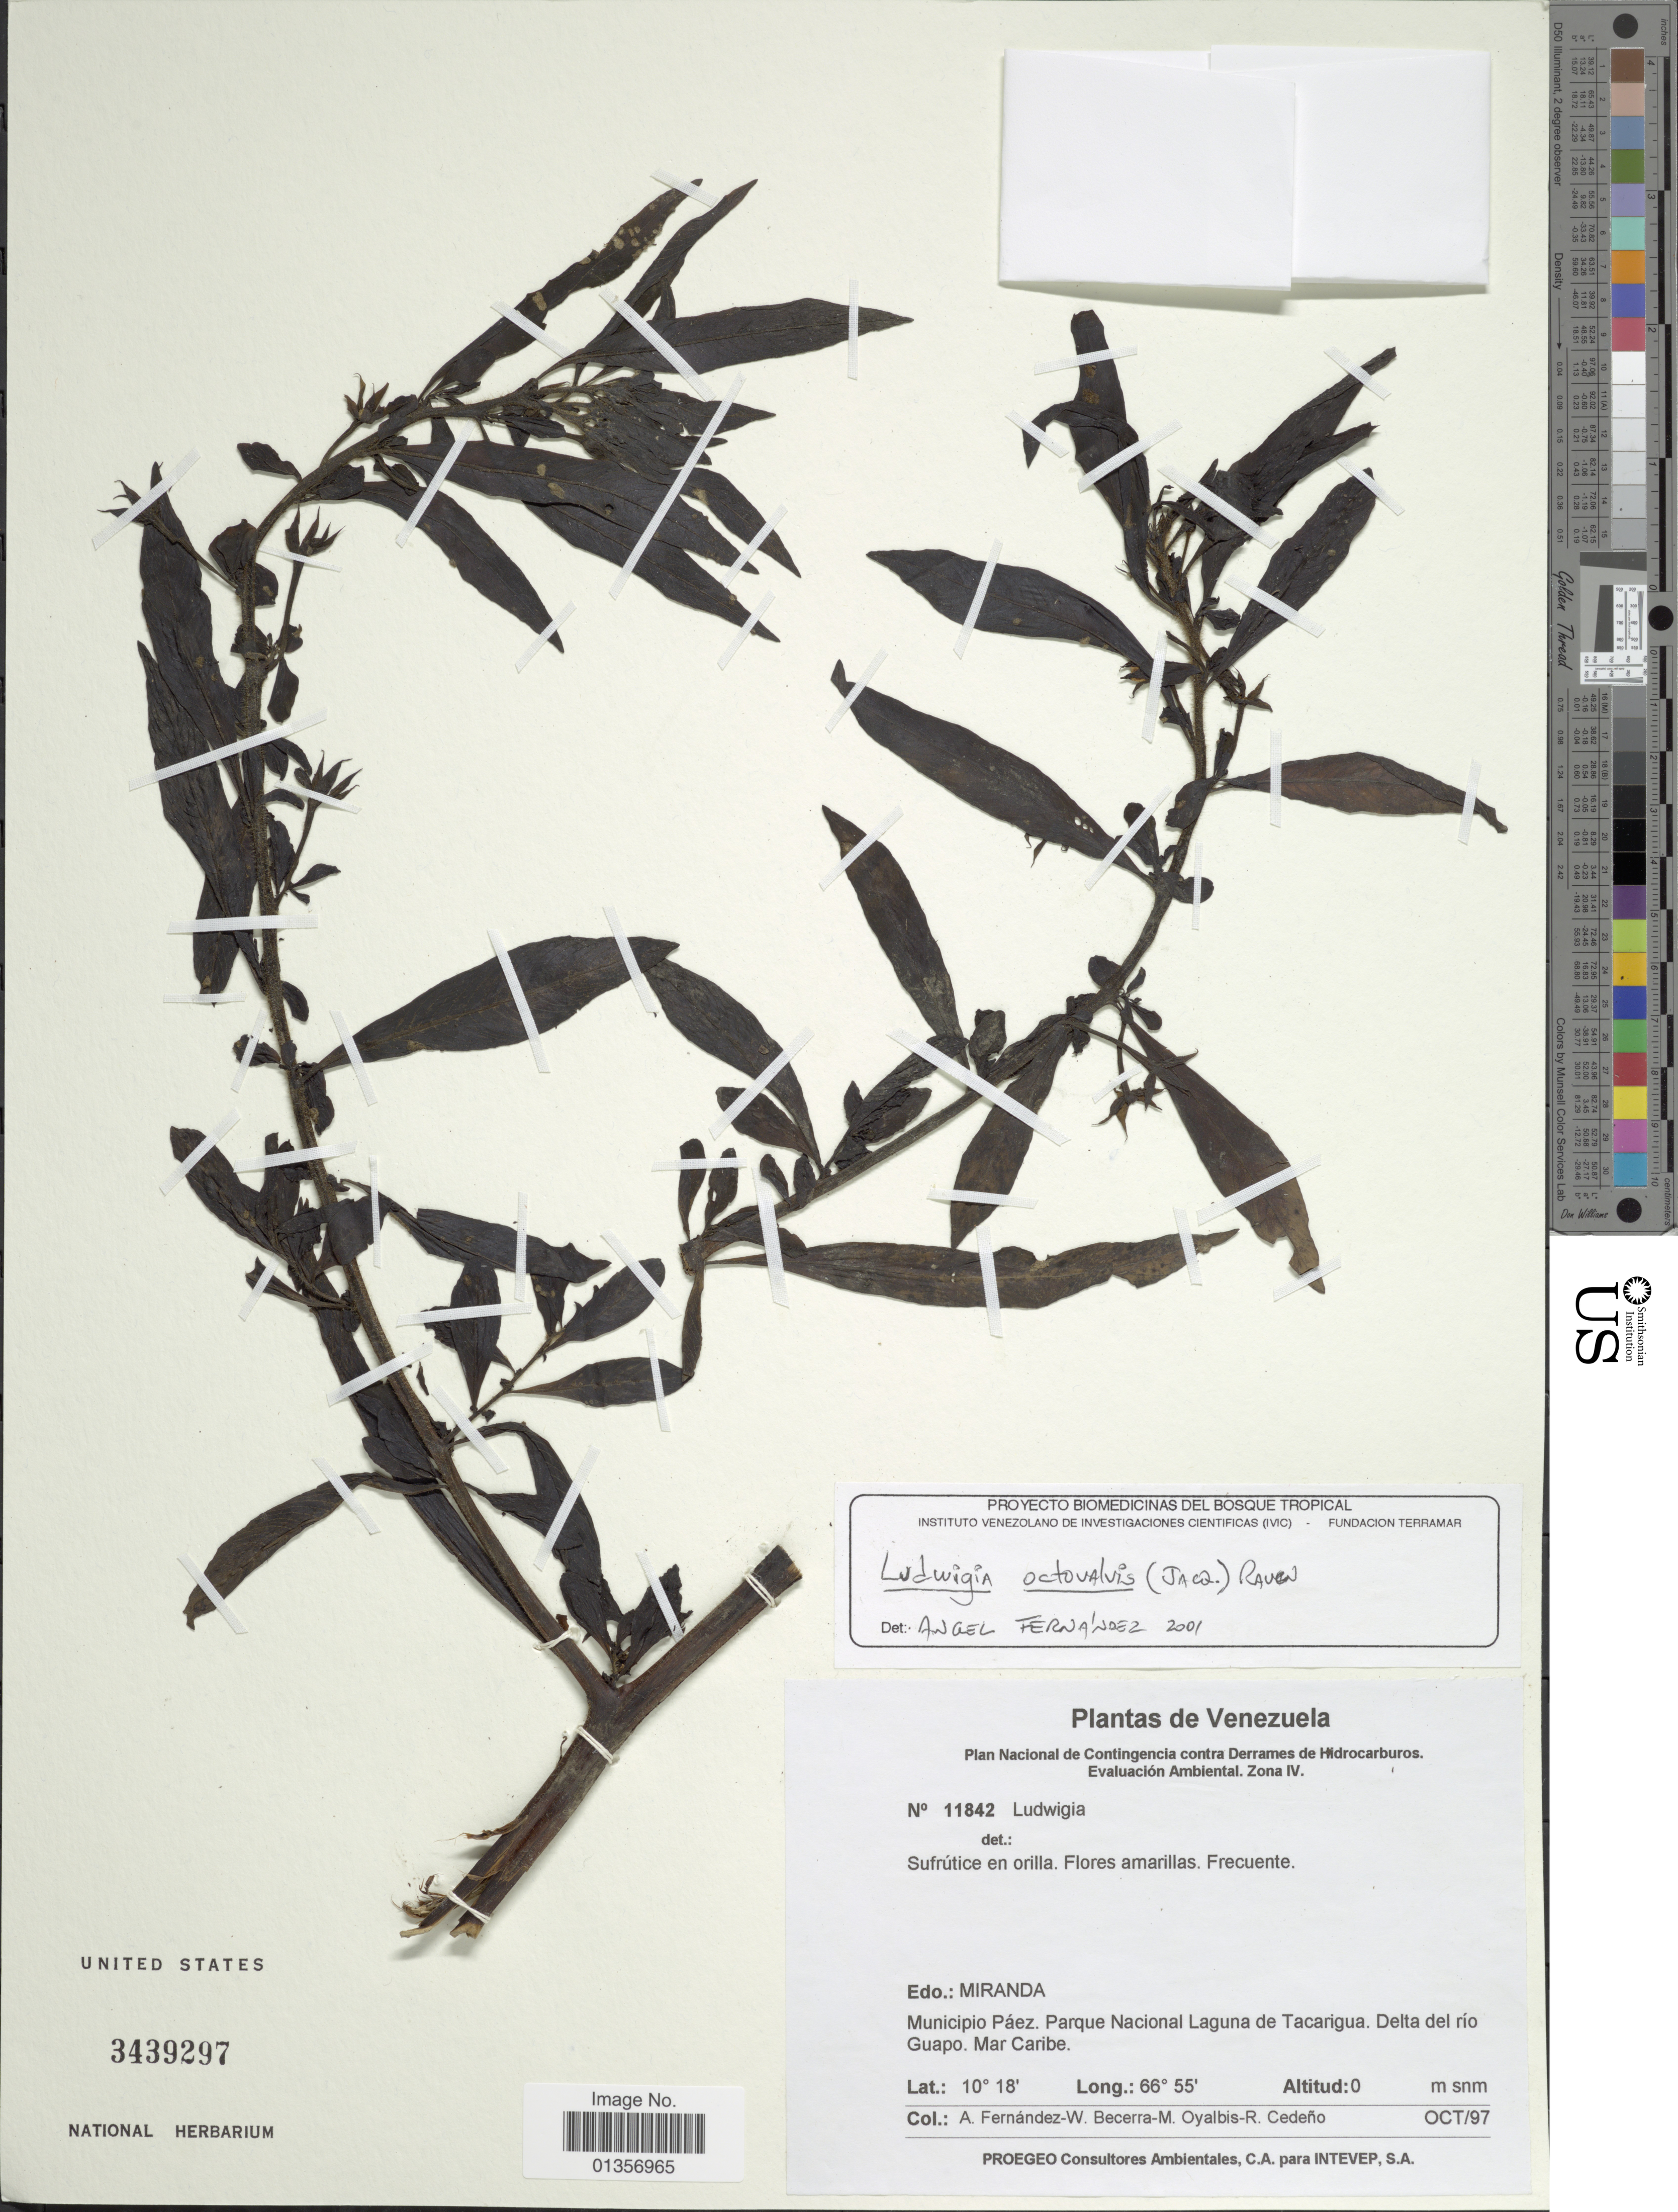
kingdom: Plantae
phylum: Tracheophyta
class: Magnoliopsida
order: Myrtales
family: Onagraceae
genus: Ludwigia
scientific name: Ludwigia octovalvis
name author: (Jacq.) P.H. Raven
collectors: Á. Fernández, W. Becerra, M. Oyalbis & R. Cedeño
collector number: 11842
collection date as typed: Transcribed d/m/y: /10/97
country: Venezuela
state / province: Miranda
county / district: Páez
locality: Parque Nacional Laguna de Tacarigua. Delta del río Guapo. Mar Caribe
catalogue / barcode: US 3439297